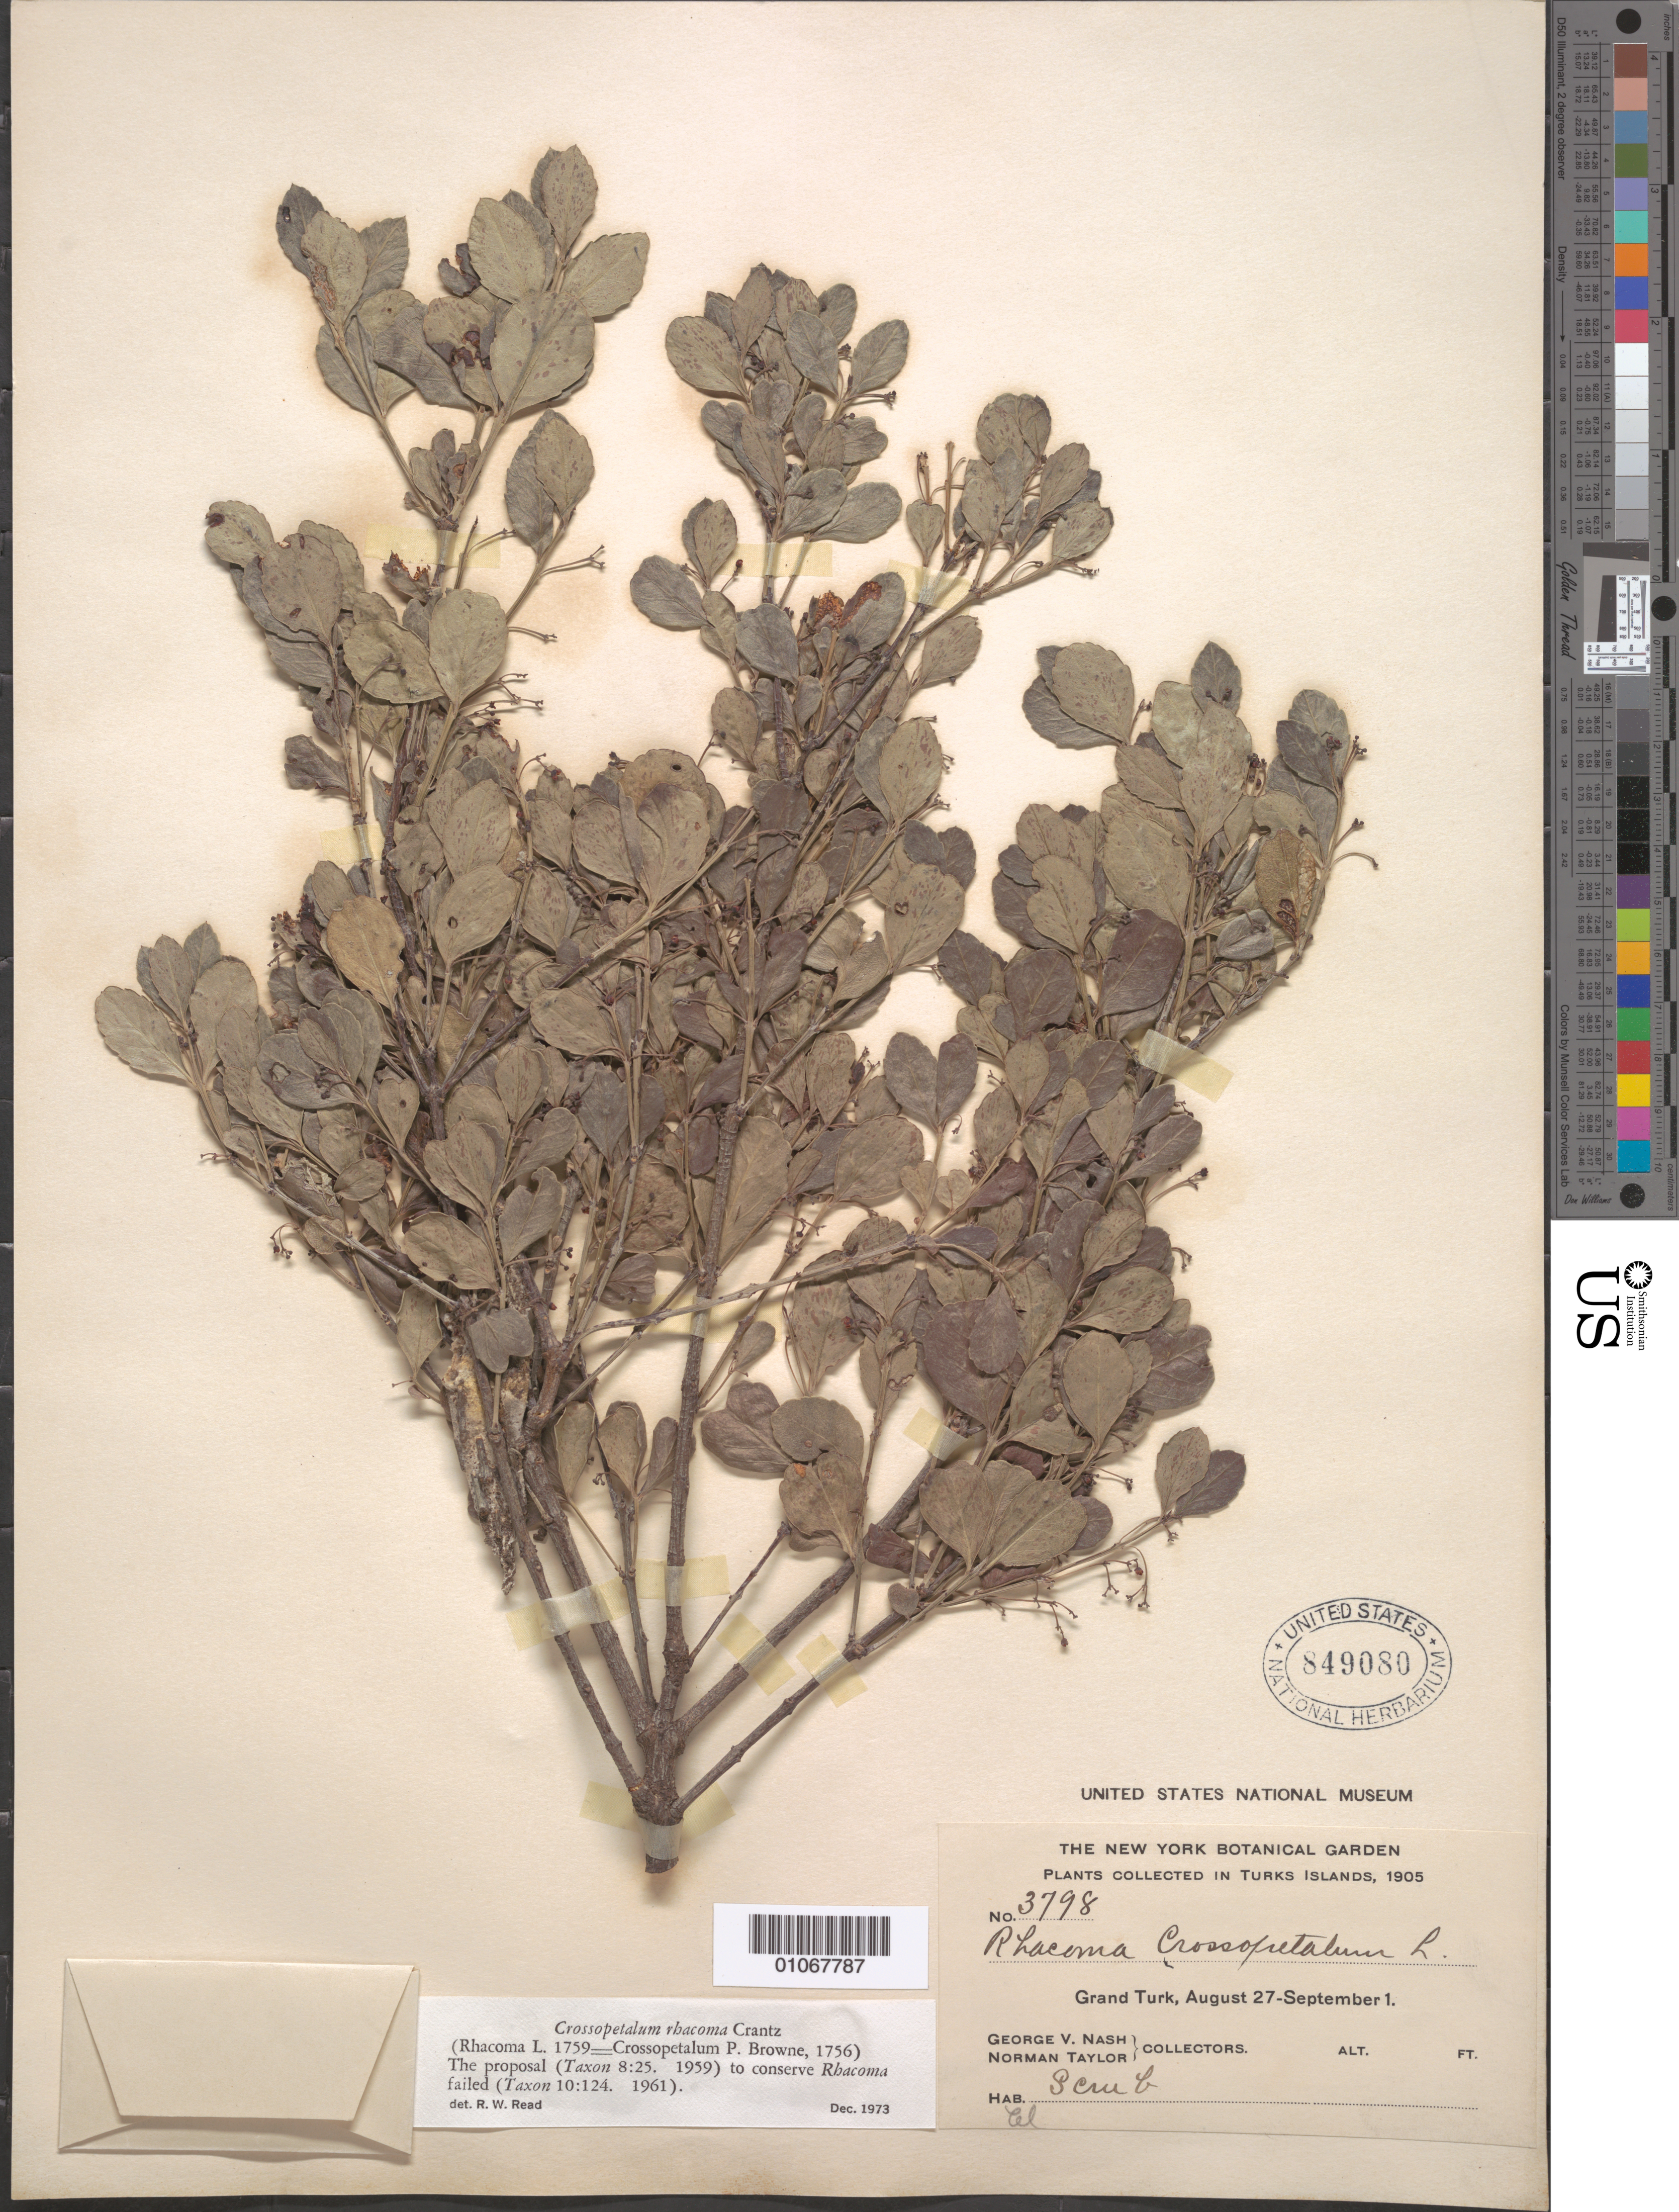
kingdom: Plantae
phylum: Tracheophyta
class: Magnoliopsida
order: Celastrales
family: Celastraceae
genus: Crossopetalum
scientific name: Crossopetalum rhacoma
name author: Crantz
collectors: G. V. Nash & N. Taylor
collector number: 3798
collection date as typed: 27 Aug 1905 to 01 Sep 1905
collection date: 1905-08-27/1905-09-01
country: Turks and Caicos Islands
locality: Grand Turk.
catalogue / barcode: US 849080